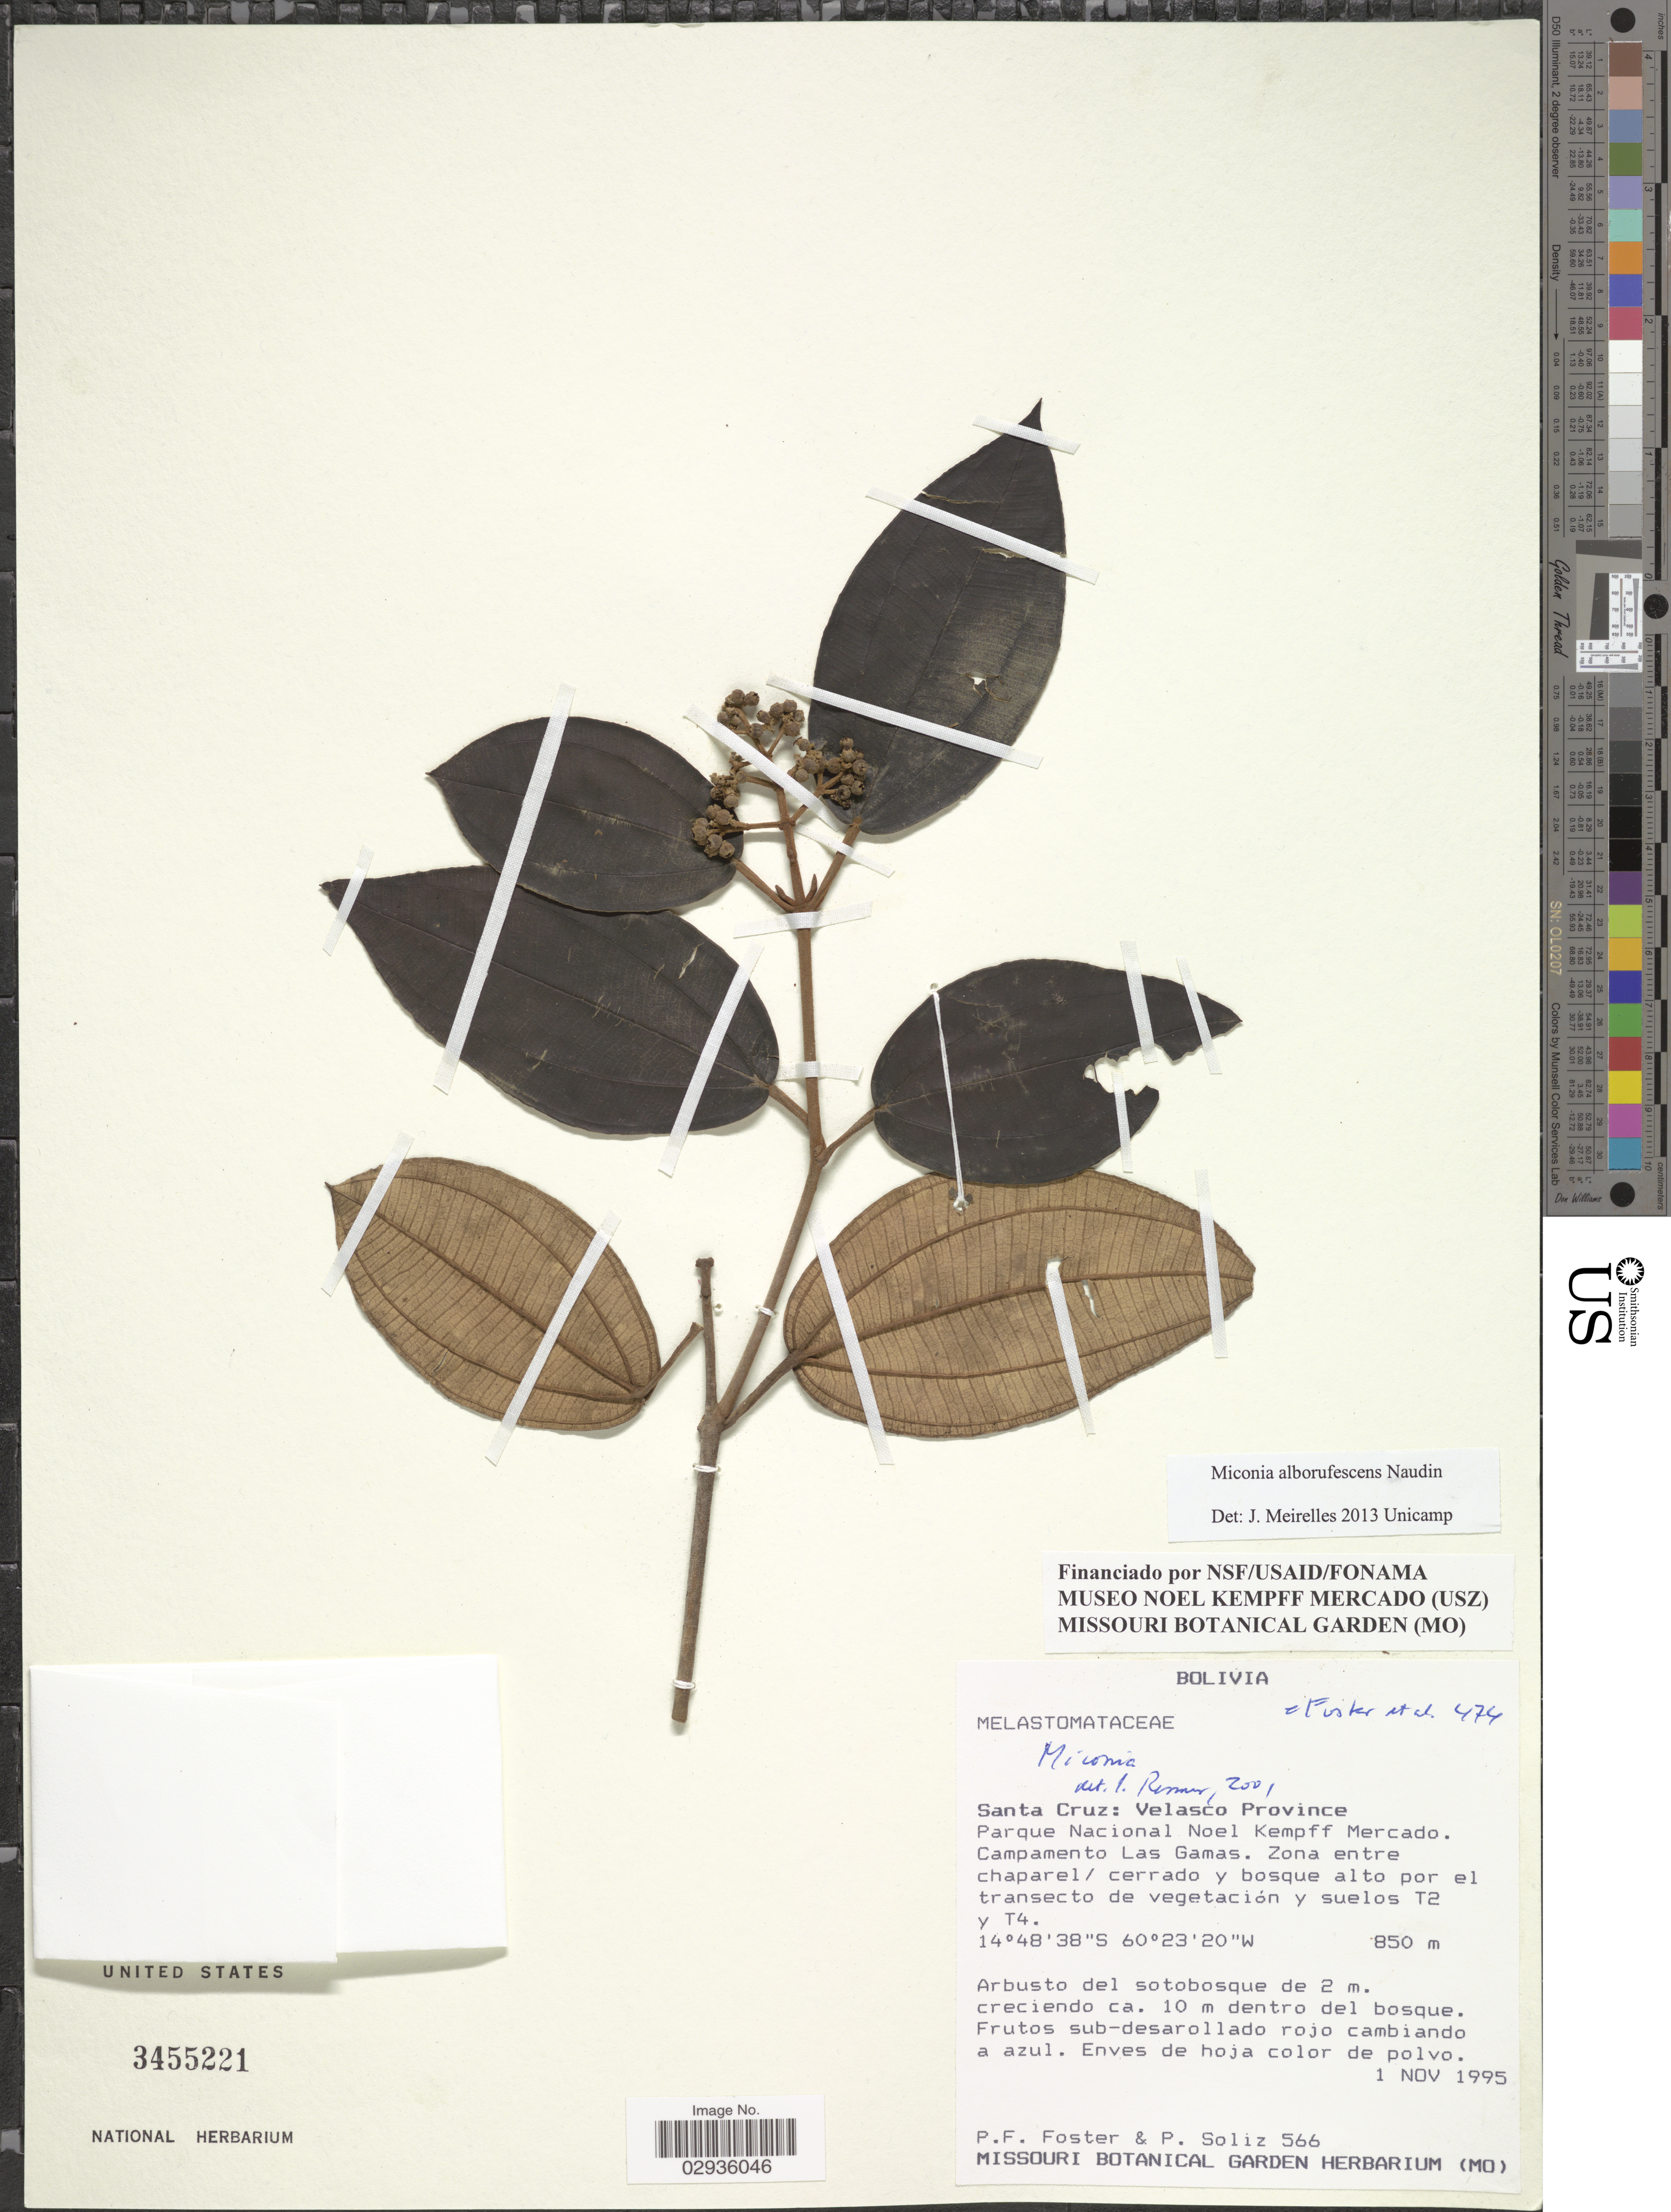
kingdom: Plantae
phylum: Tracheophyta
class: Magnoliopsida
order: Myrtales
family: Melastomataceae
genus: Miconia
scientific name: Miconia alborufescens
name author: Naudin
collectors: P. Foster & P. Soliz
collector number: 566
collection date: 1995-11-01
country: Bolivia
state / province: Santa Cruz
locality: Velasco Province. Parque Nacional Noel Kempff Mercado. Campamento Las Gamas. Zona entre chaparel/ cerrado y bosque alto por el transecto de vegetación y suelos T2 y T4.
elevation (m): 850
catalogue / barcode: US 3455221